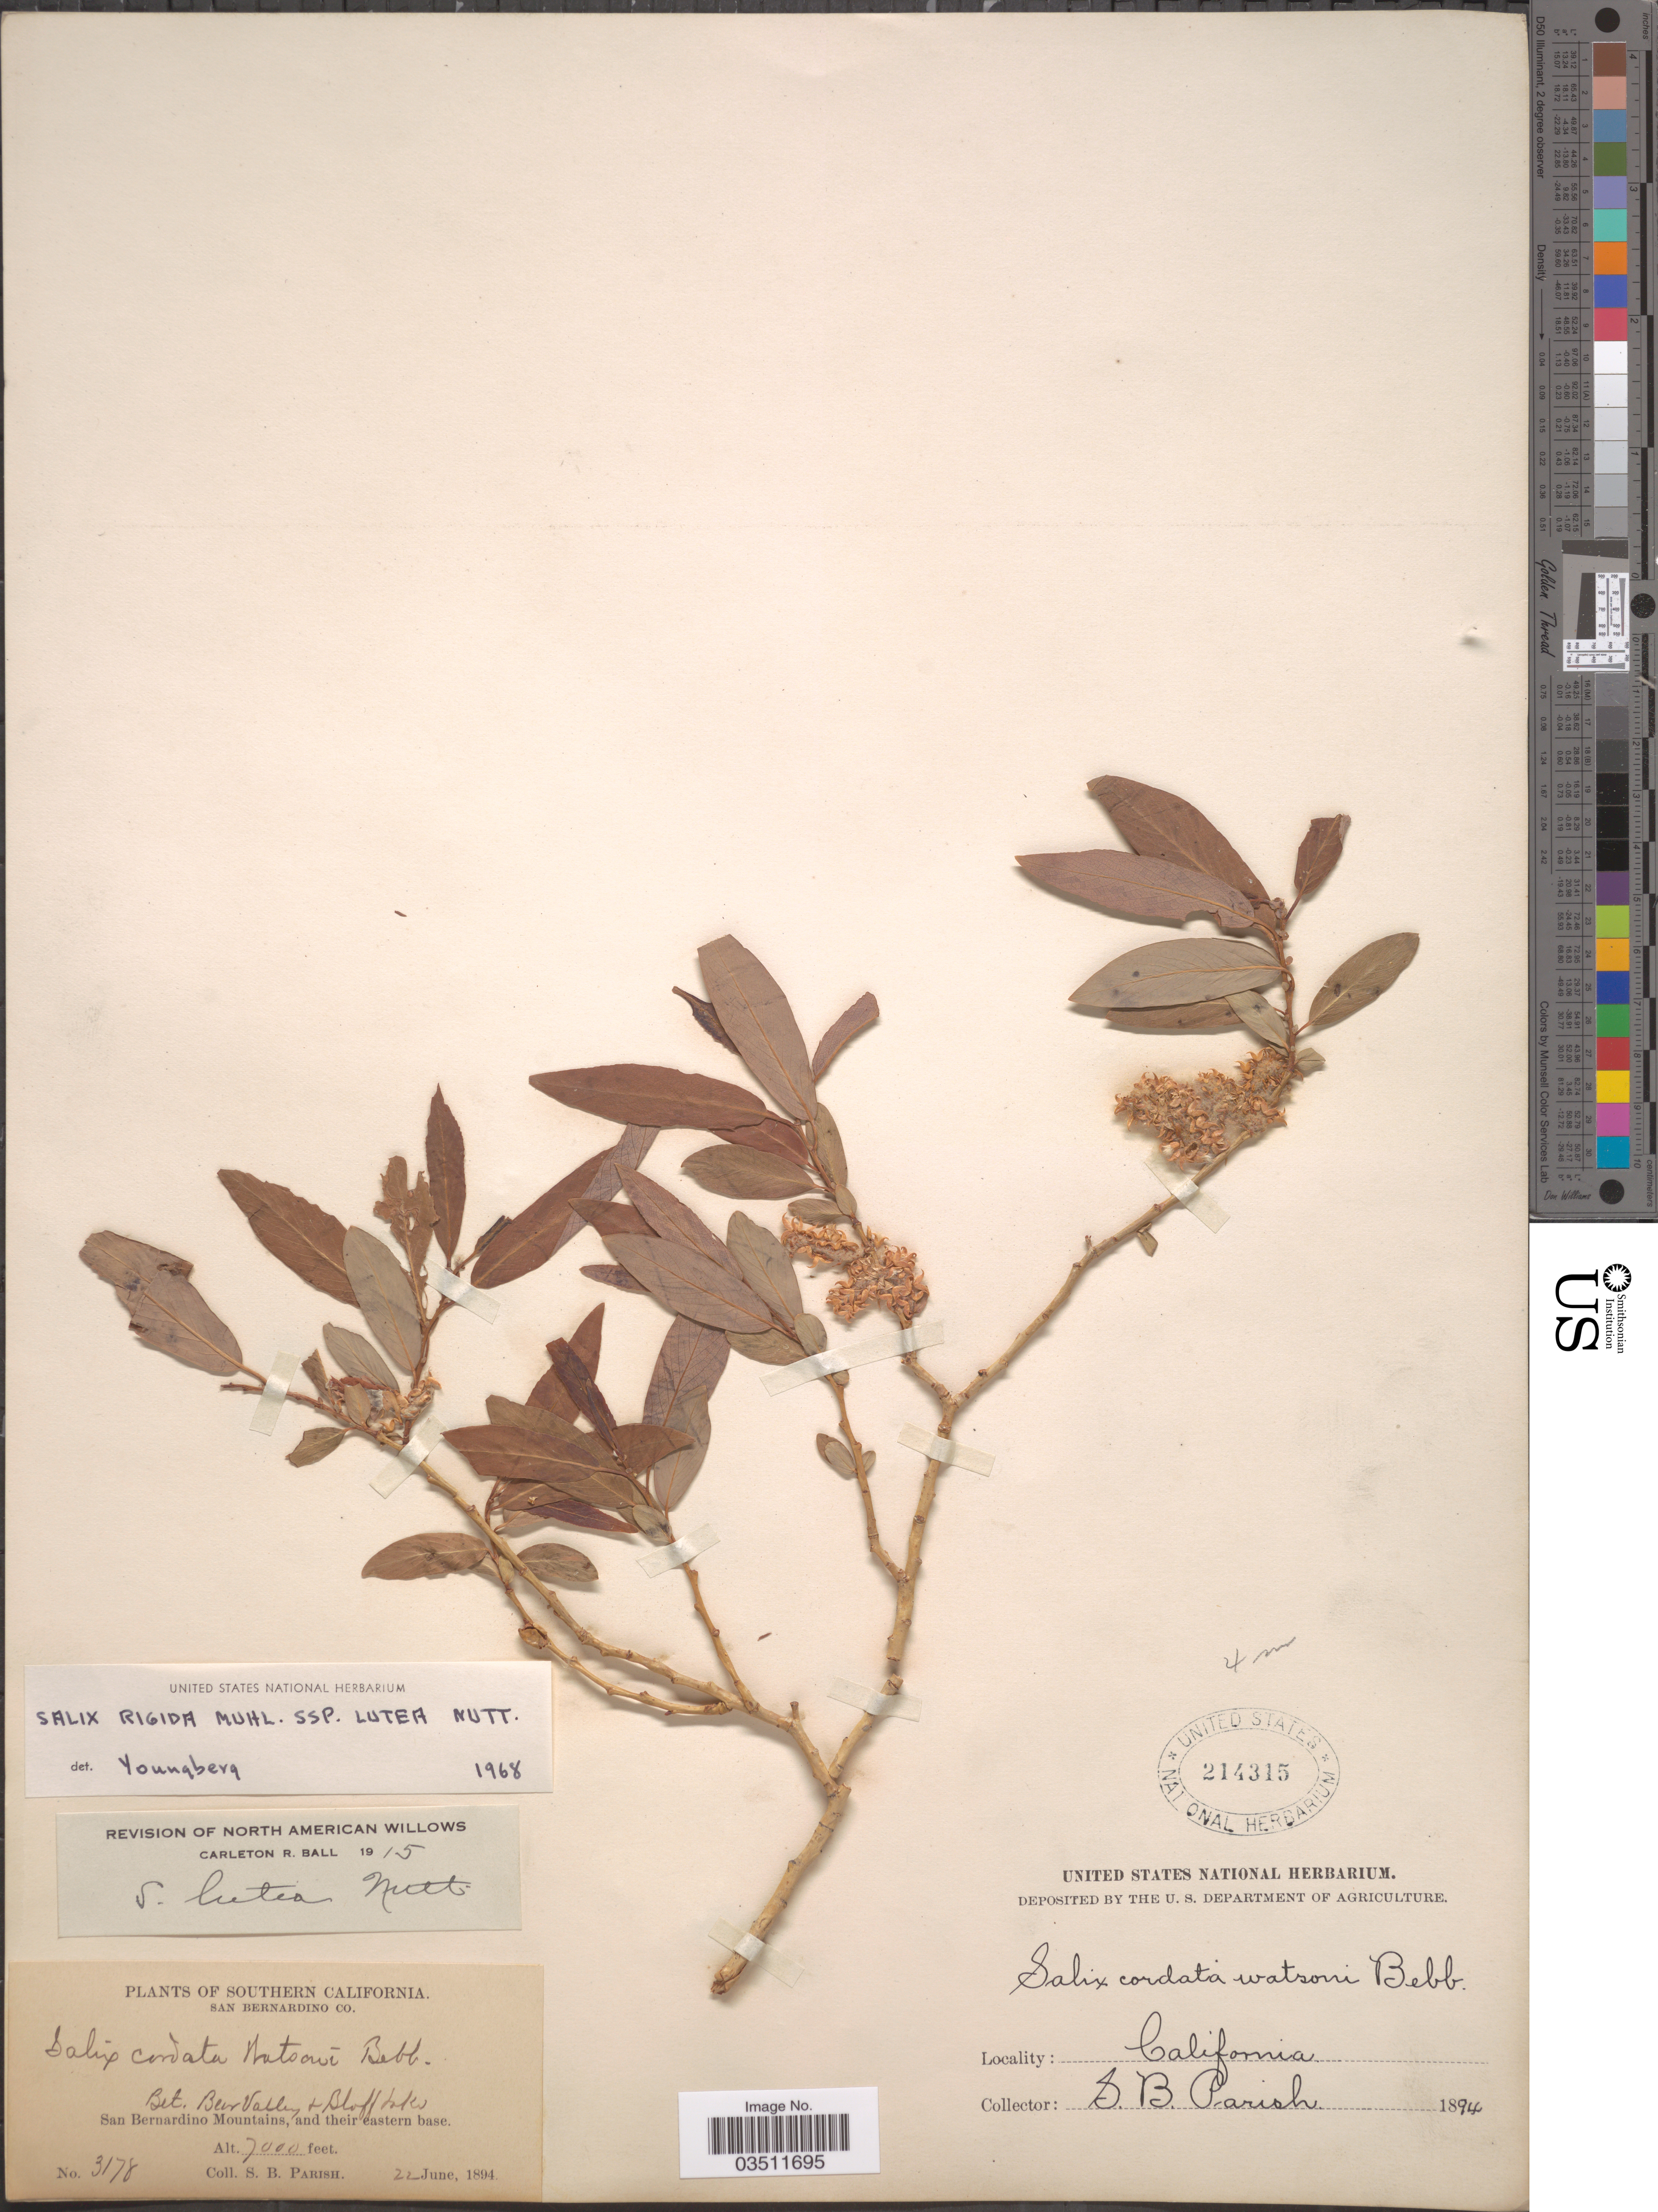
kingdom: Plantae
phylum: Tracheophyta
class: Magnoliopsida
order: Malpighiales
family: Salicaceae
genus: Salix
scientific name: Salix lutea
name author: Nutt.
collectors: S. B. Parish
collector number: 3178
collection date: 1894-06-22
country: United States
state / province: California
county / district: San Bernardino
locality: Southern California. San Bernardino Co. Bet. Bear Valley & Bluff Lake. San Bernardino Mountains, and their eastern base.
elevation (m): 2134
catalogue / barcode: US 214315